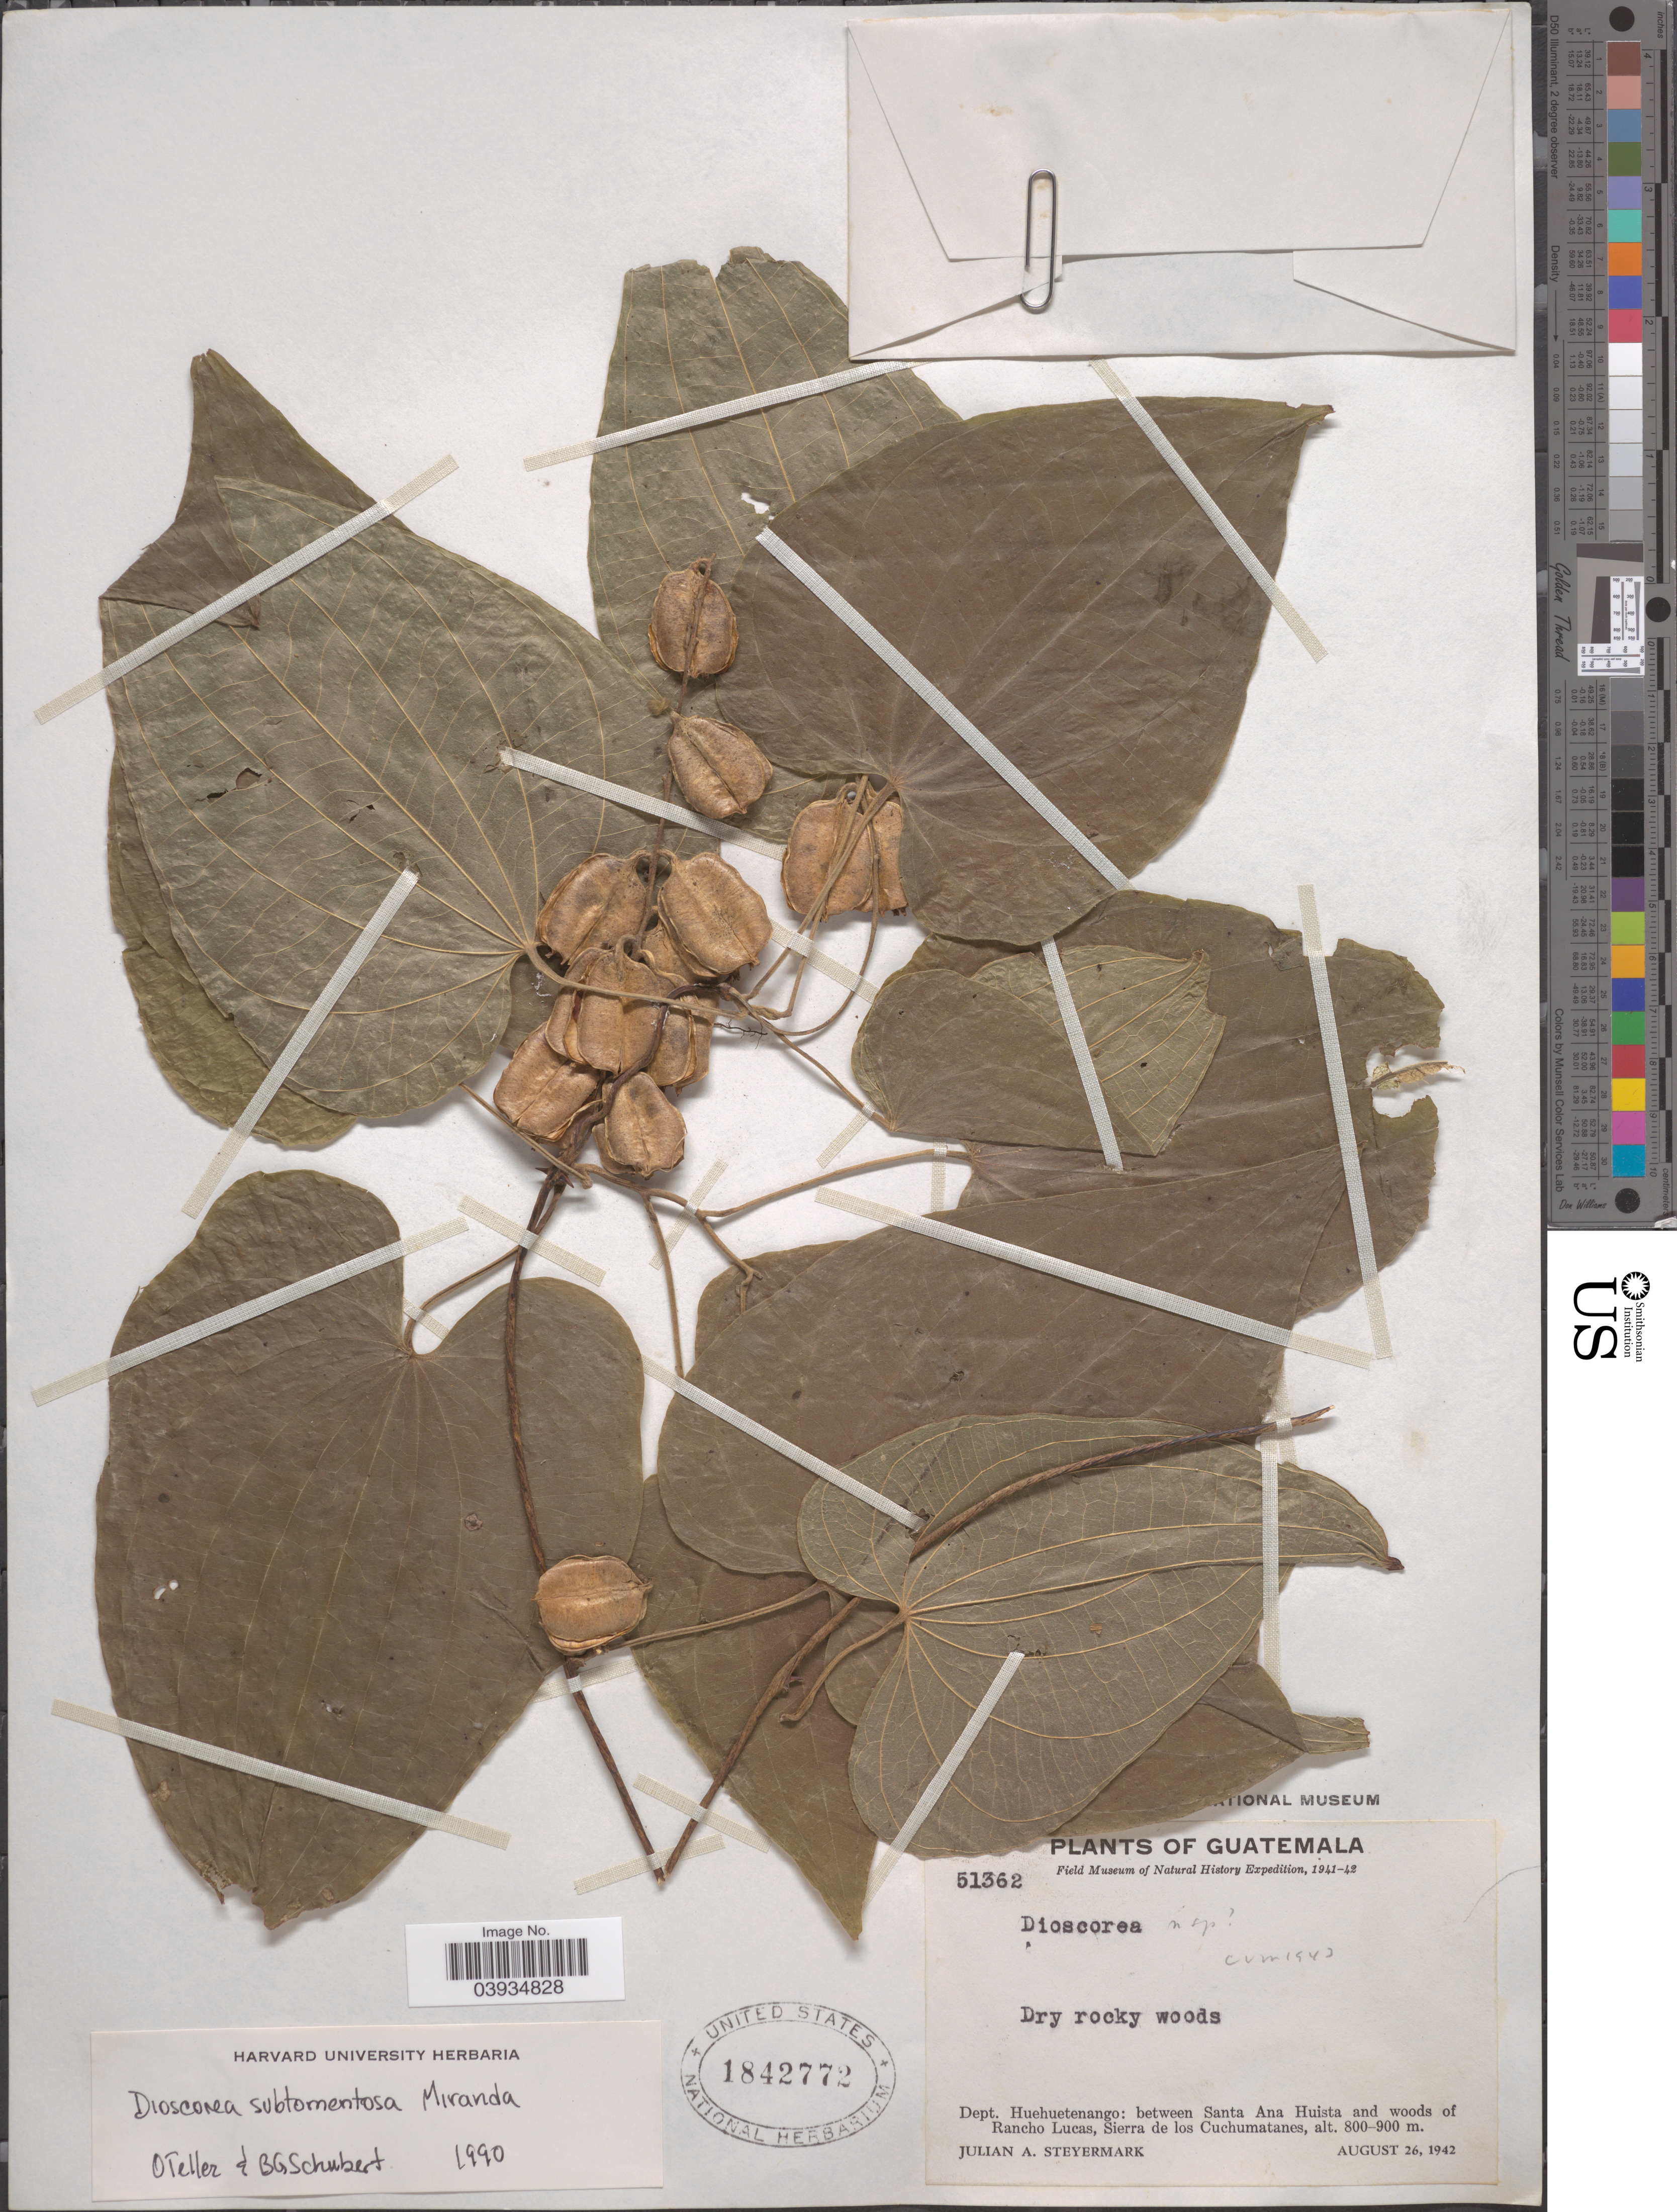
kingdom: Plantae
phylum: Tracheophyta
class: Liliopsida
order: Dioscoreales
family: Dioscoreaceae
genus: Dioscorea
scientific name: Dioscorea subtomentosa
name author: Miranda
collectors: J. Steyermark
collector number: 51362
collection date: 1942-08-26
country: Guatemala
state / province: Huehuetenango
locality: Dept. Huehuetenango: between Santa Ana Huista and woods of Rancho Lucas, Sierra de los Cuchumatanes.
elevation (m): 800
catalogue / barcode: US 1842772